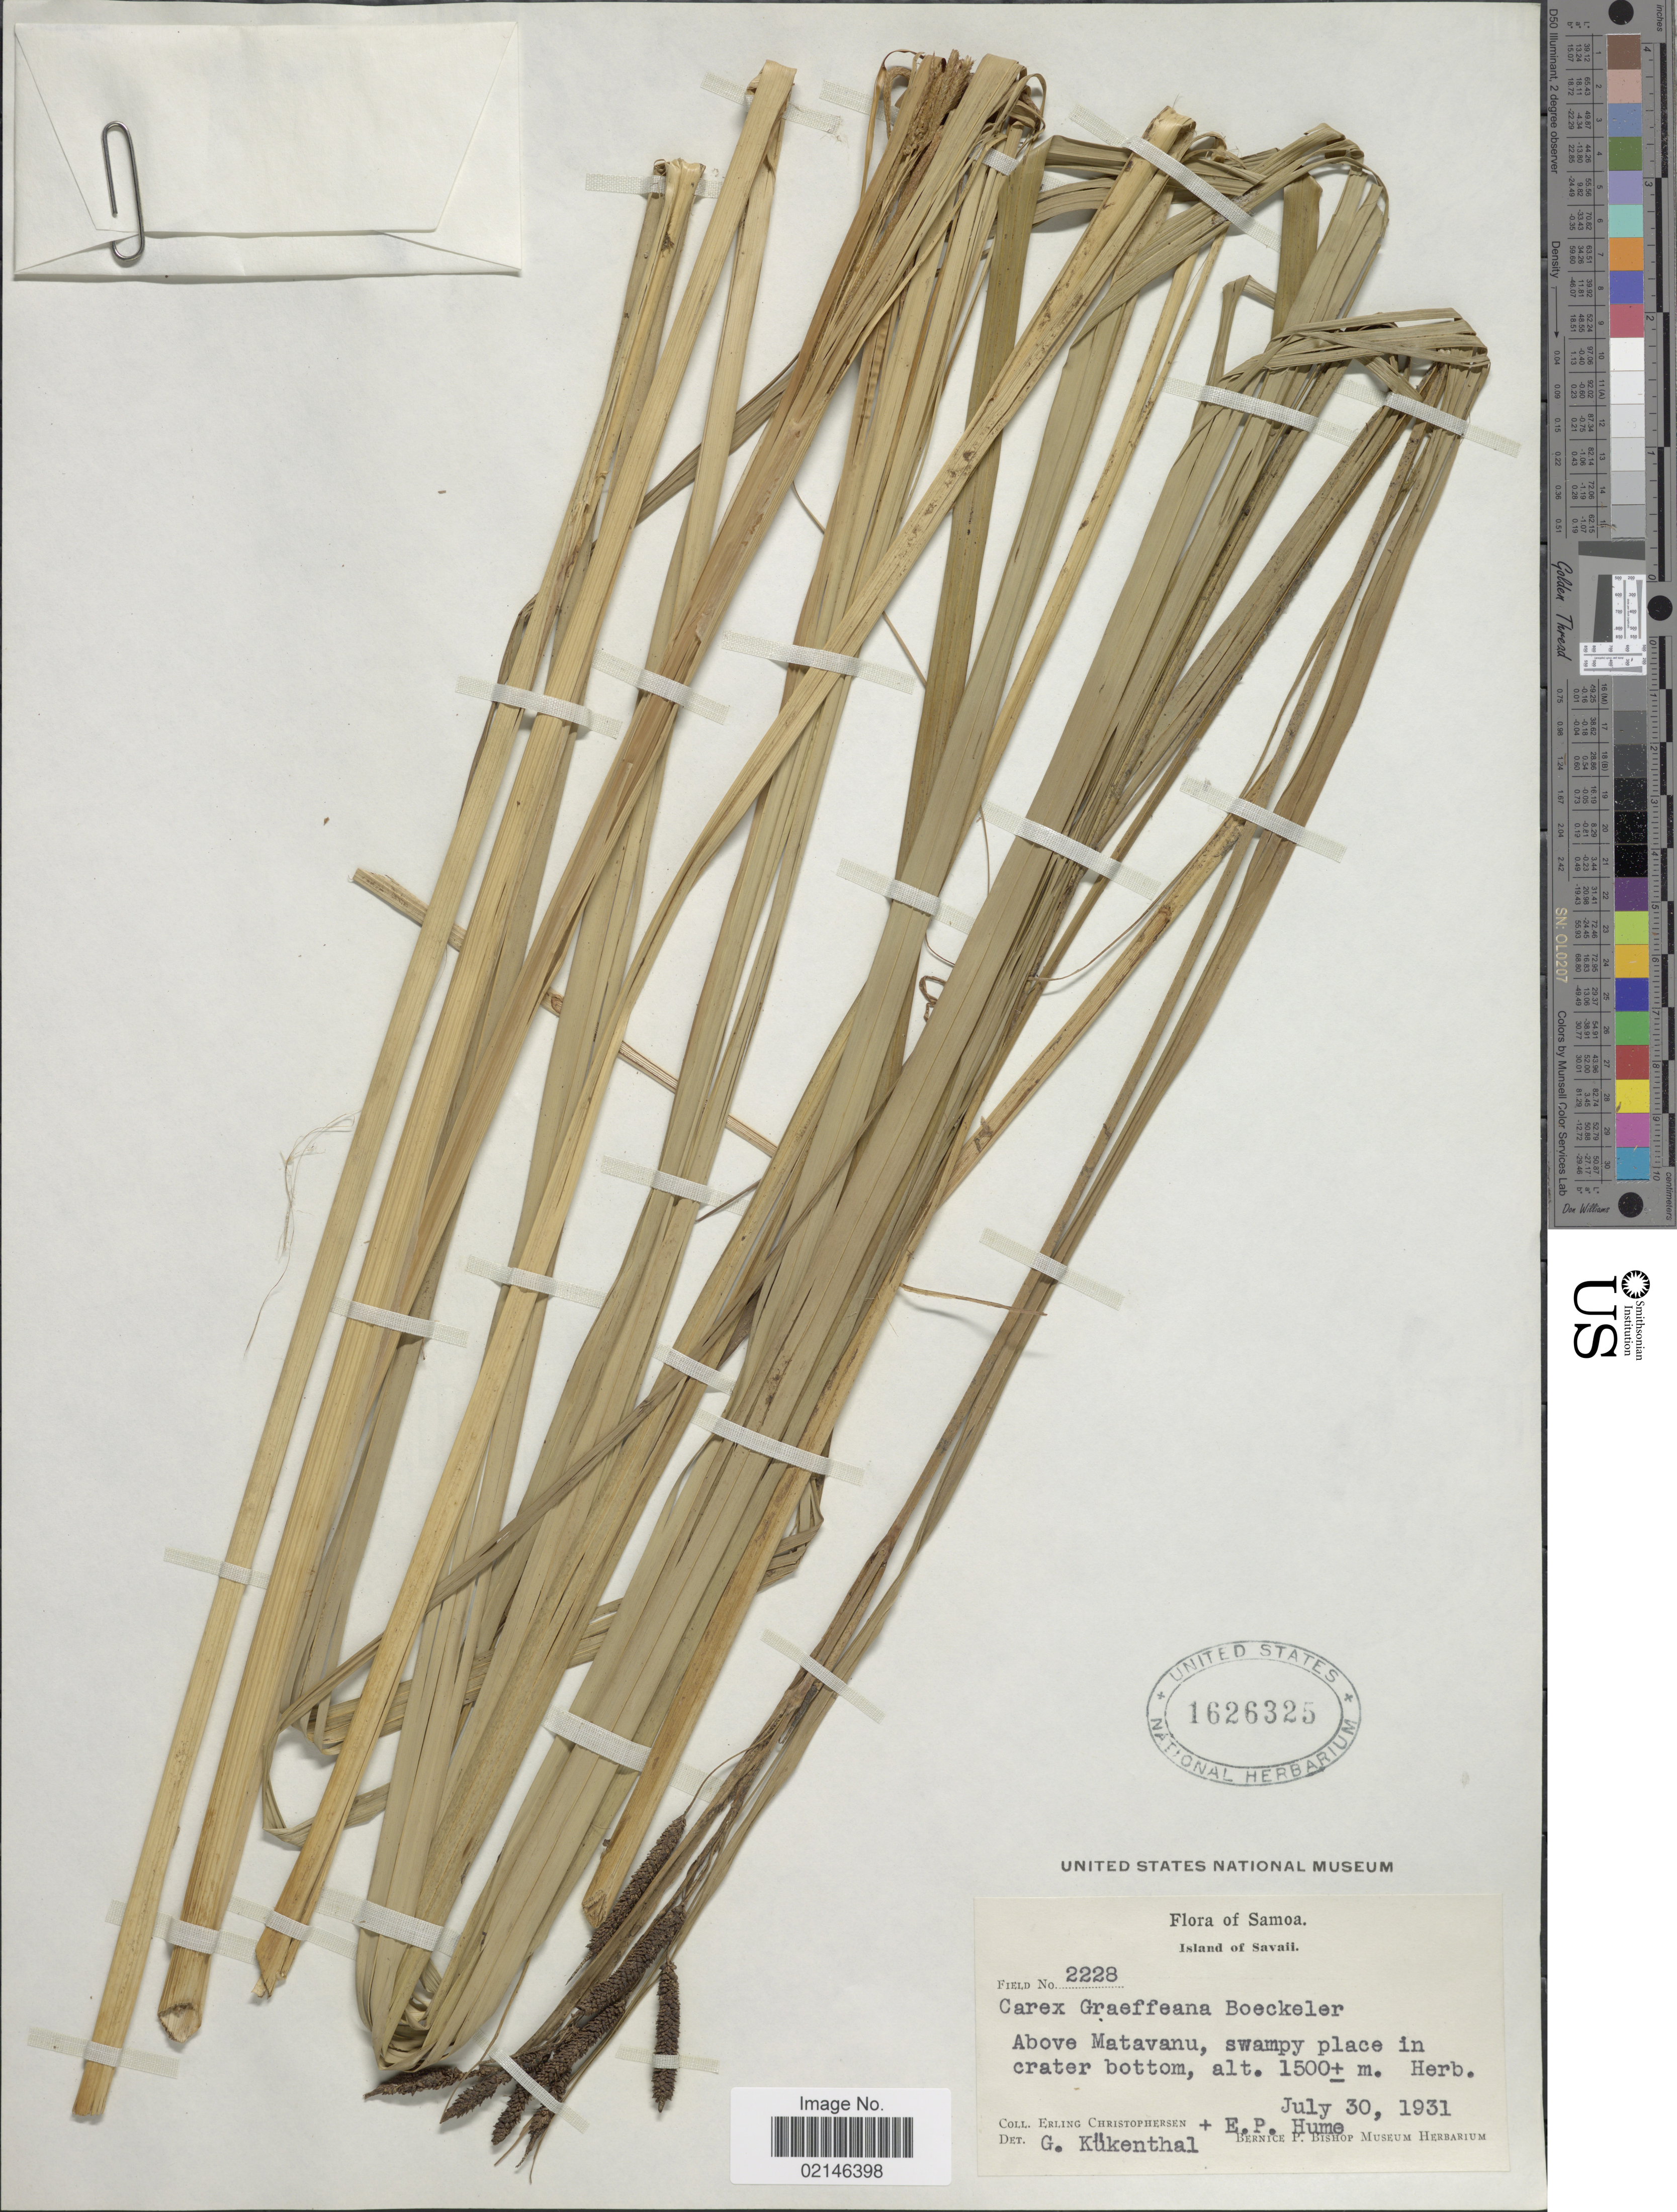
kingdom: Plantae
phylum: Tracheophyta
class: Liliopsida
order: Poales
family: Cyperaceae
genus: Carex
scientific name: Carex graeffeana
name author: Boeckeler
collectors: E. Christophersen & E. P. Hume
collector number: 2228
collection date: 1931-07-30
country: Samoa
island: Savai'i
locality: Samoa, Island of Savaii, Above Matavanu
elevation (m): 1500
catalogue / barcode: US 1626325